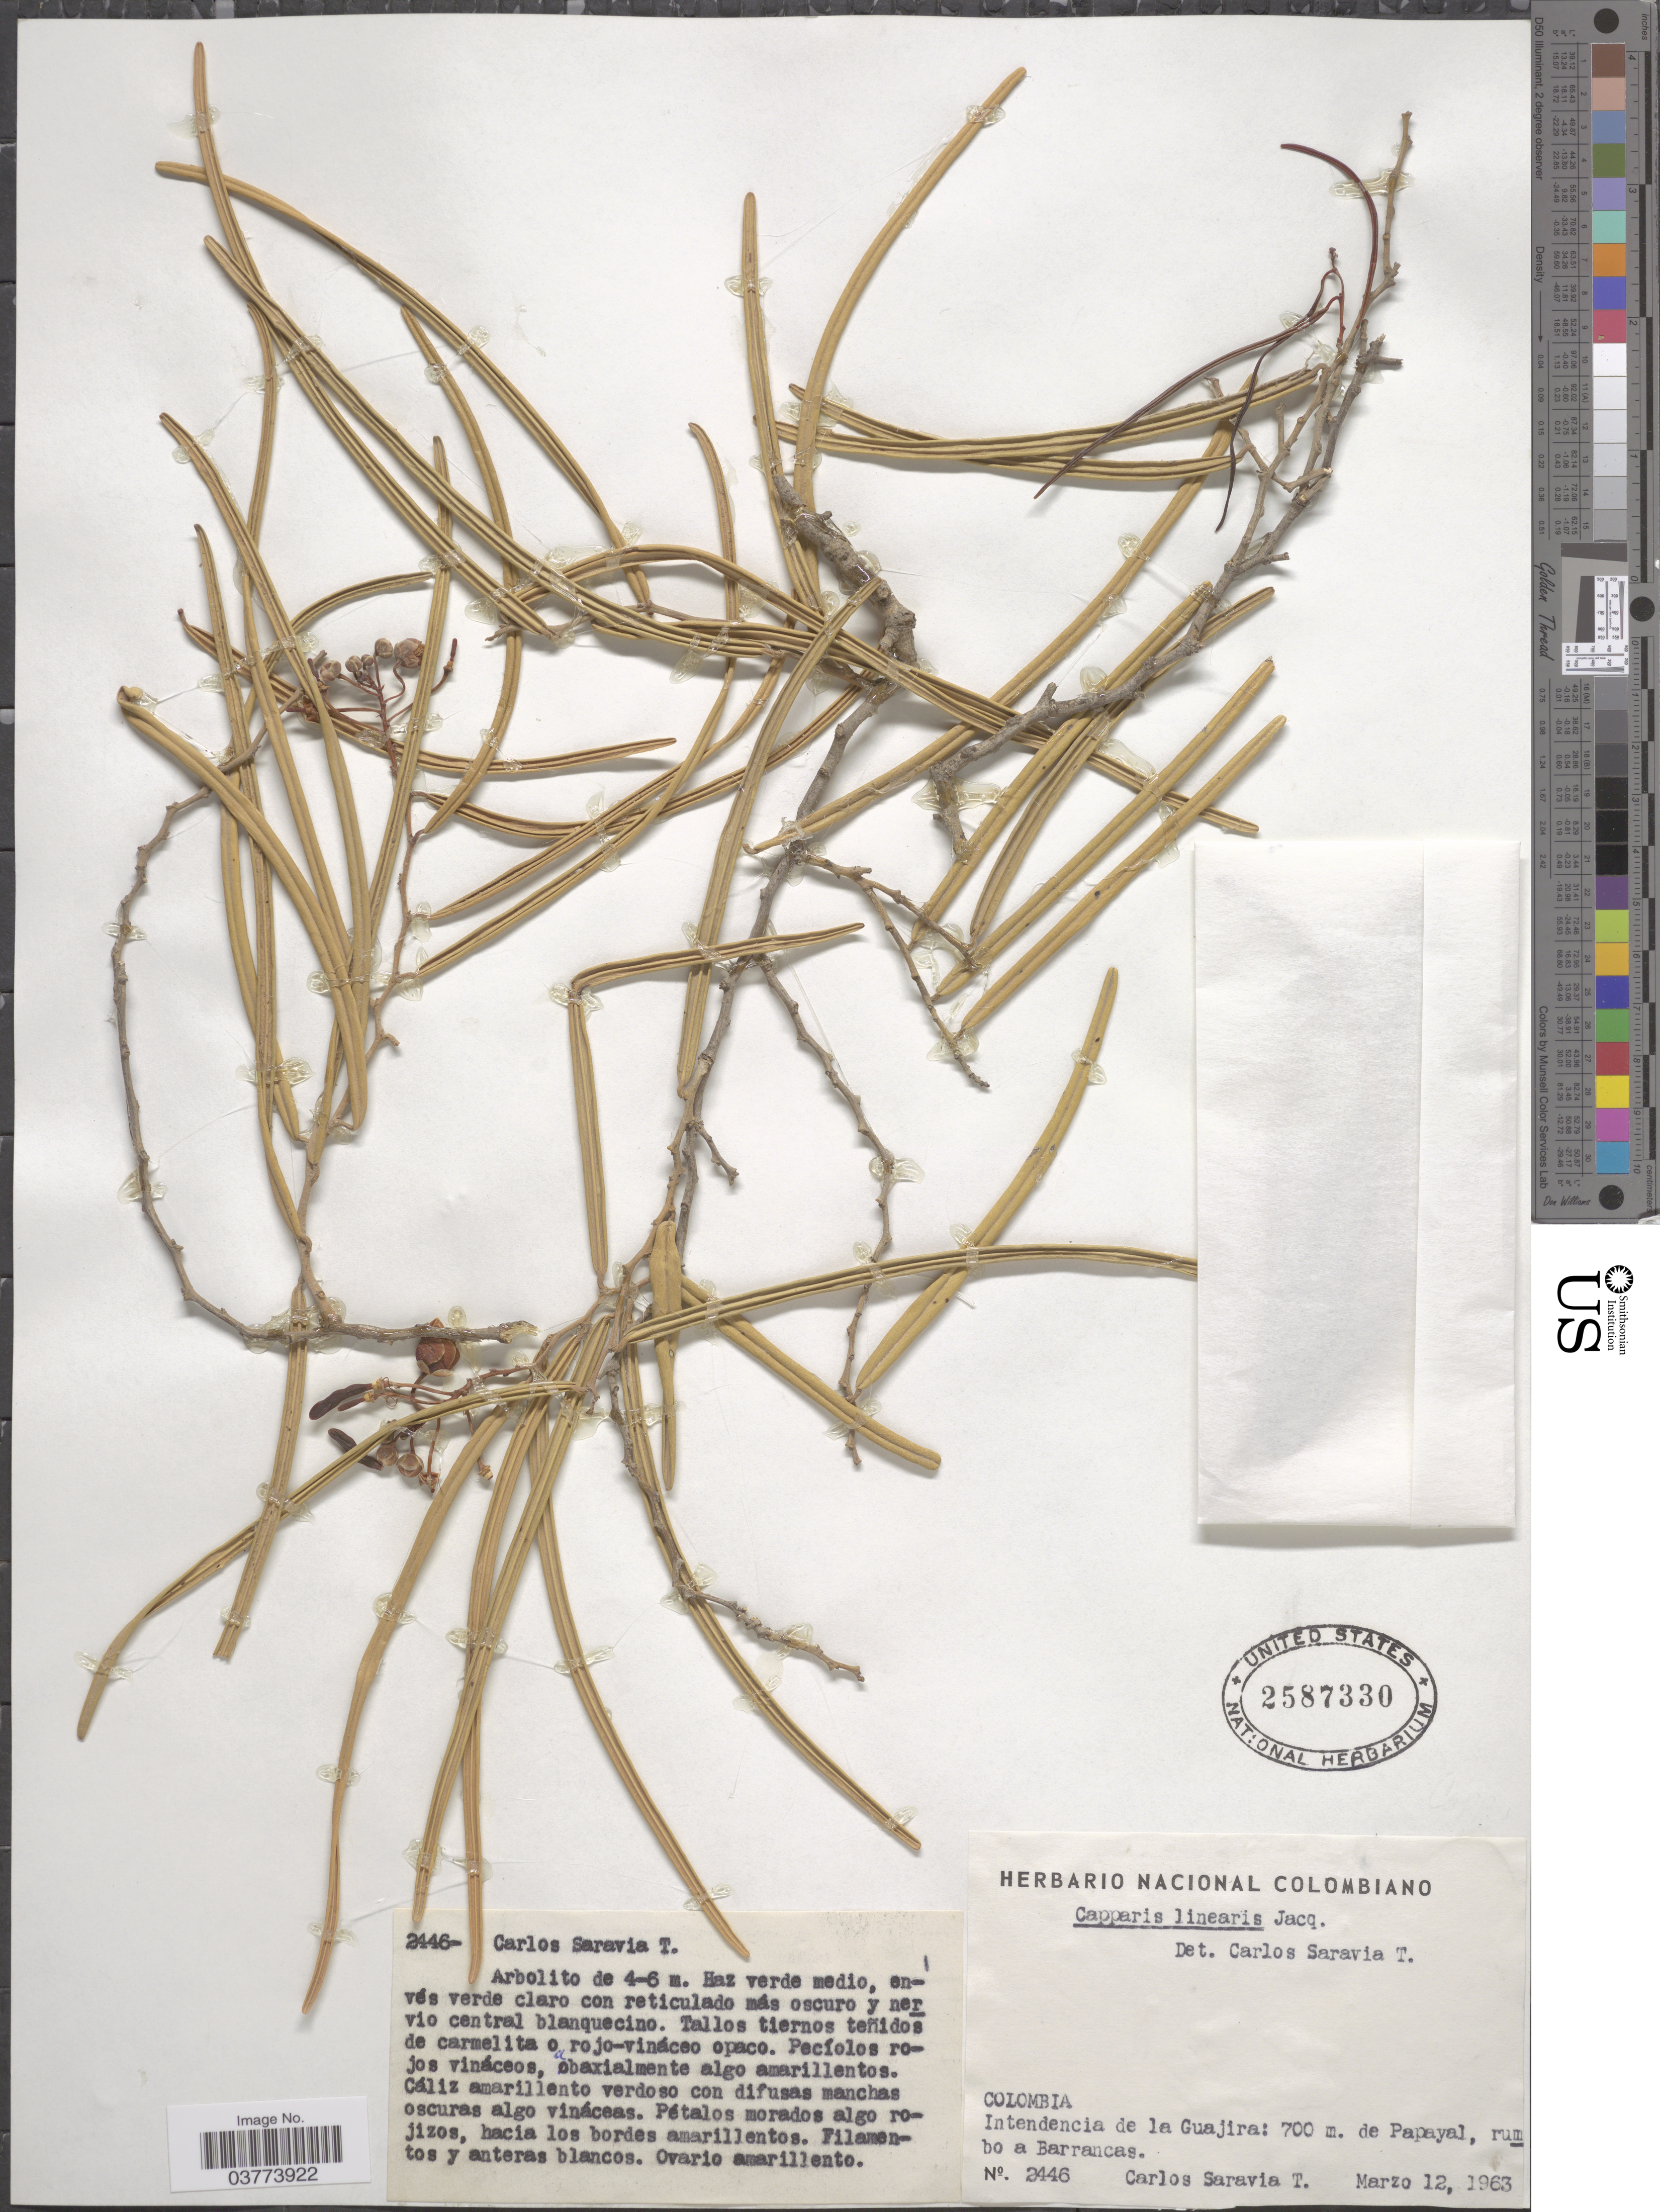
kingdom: Plantae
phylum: Tracheophyta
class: Magnoliopsida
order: Brassicales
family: Capparaceae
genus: Cynophalla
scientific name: Cynophalla linearis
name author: (Jacq.) J. Presl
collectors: C. Saravia T.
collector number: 2446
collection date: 1963-03-12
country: Colombia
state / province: La Guajira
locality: Intendencia La Guajira; 700 m. de Papayal, rumbo a Barrancas.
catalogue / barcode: US 2587330